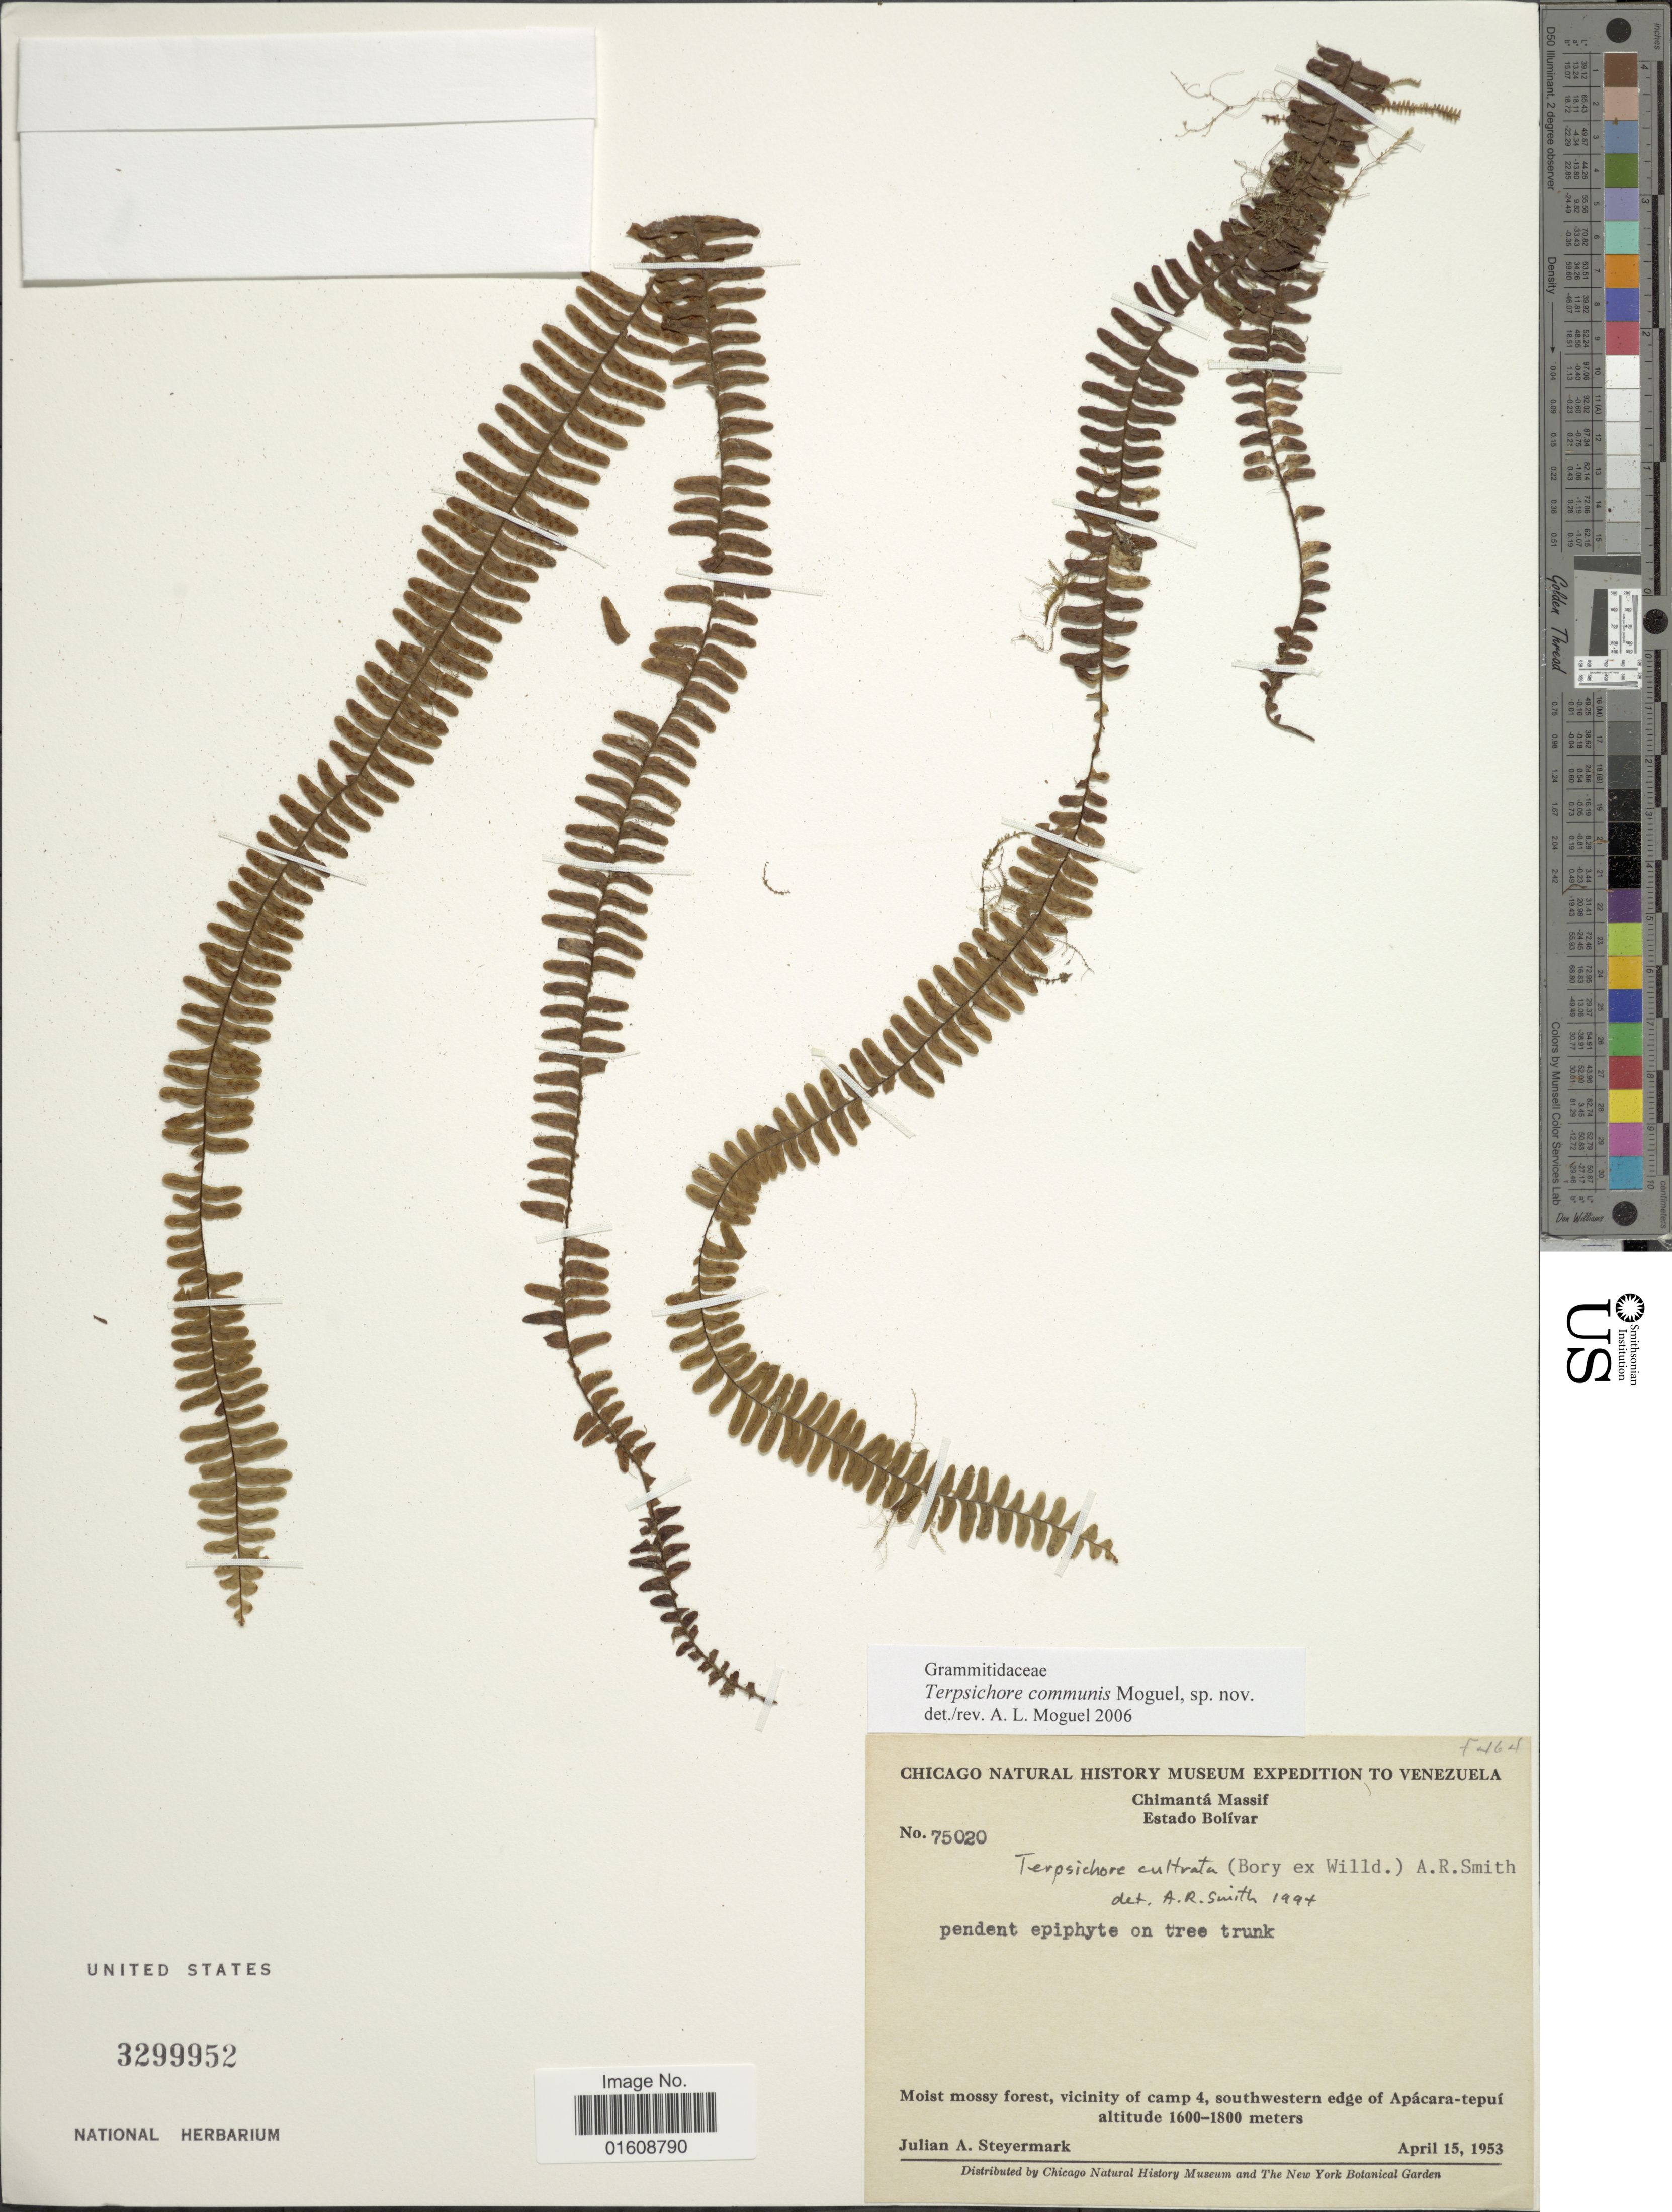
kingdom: Plantae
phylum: Tracheophyta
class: Polypodiopsida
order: Polypodiales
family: Polypodiaceae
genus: Alansmia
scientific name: Alansmia cultrata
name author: (Bory ex Willd.) Moguel & M. Kessler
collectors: J. Steyermark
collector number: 75020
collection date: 1953-04-15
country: Venezuela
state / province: Bolivar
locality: Chimanta Massíf. Moist mossy forest, vicinity of camp 4, southwestern edge of Apácara-tepuí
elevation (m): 1600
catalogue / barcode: US 3299952